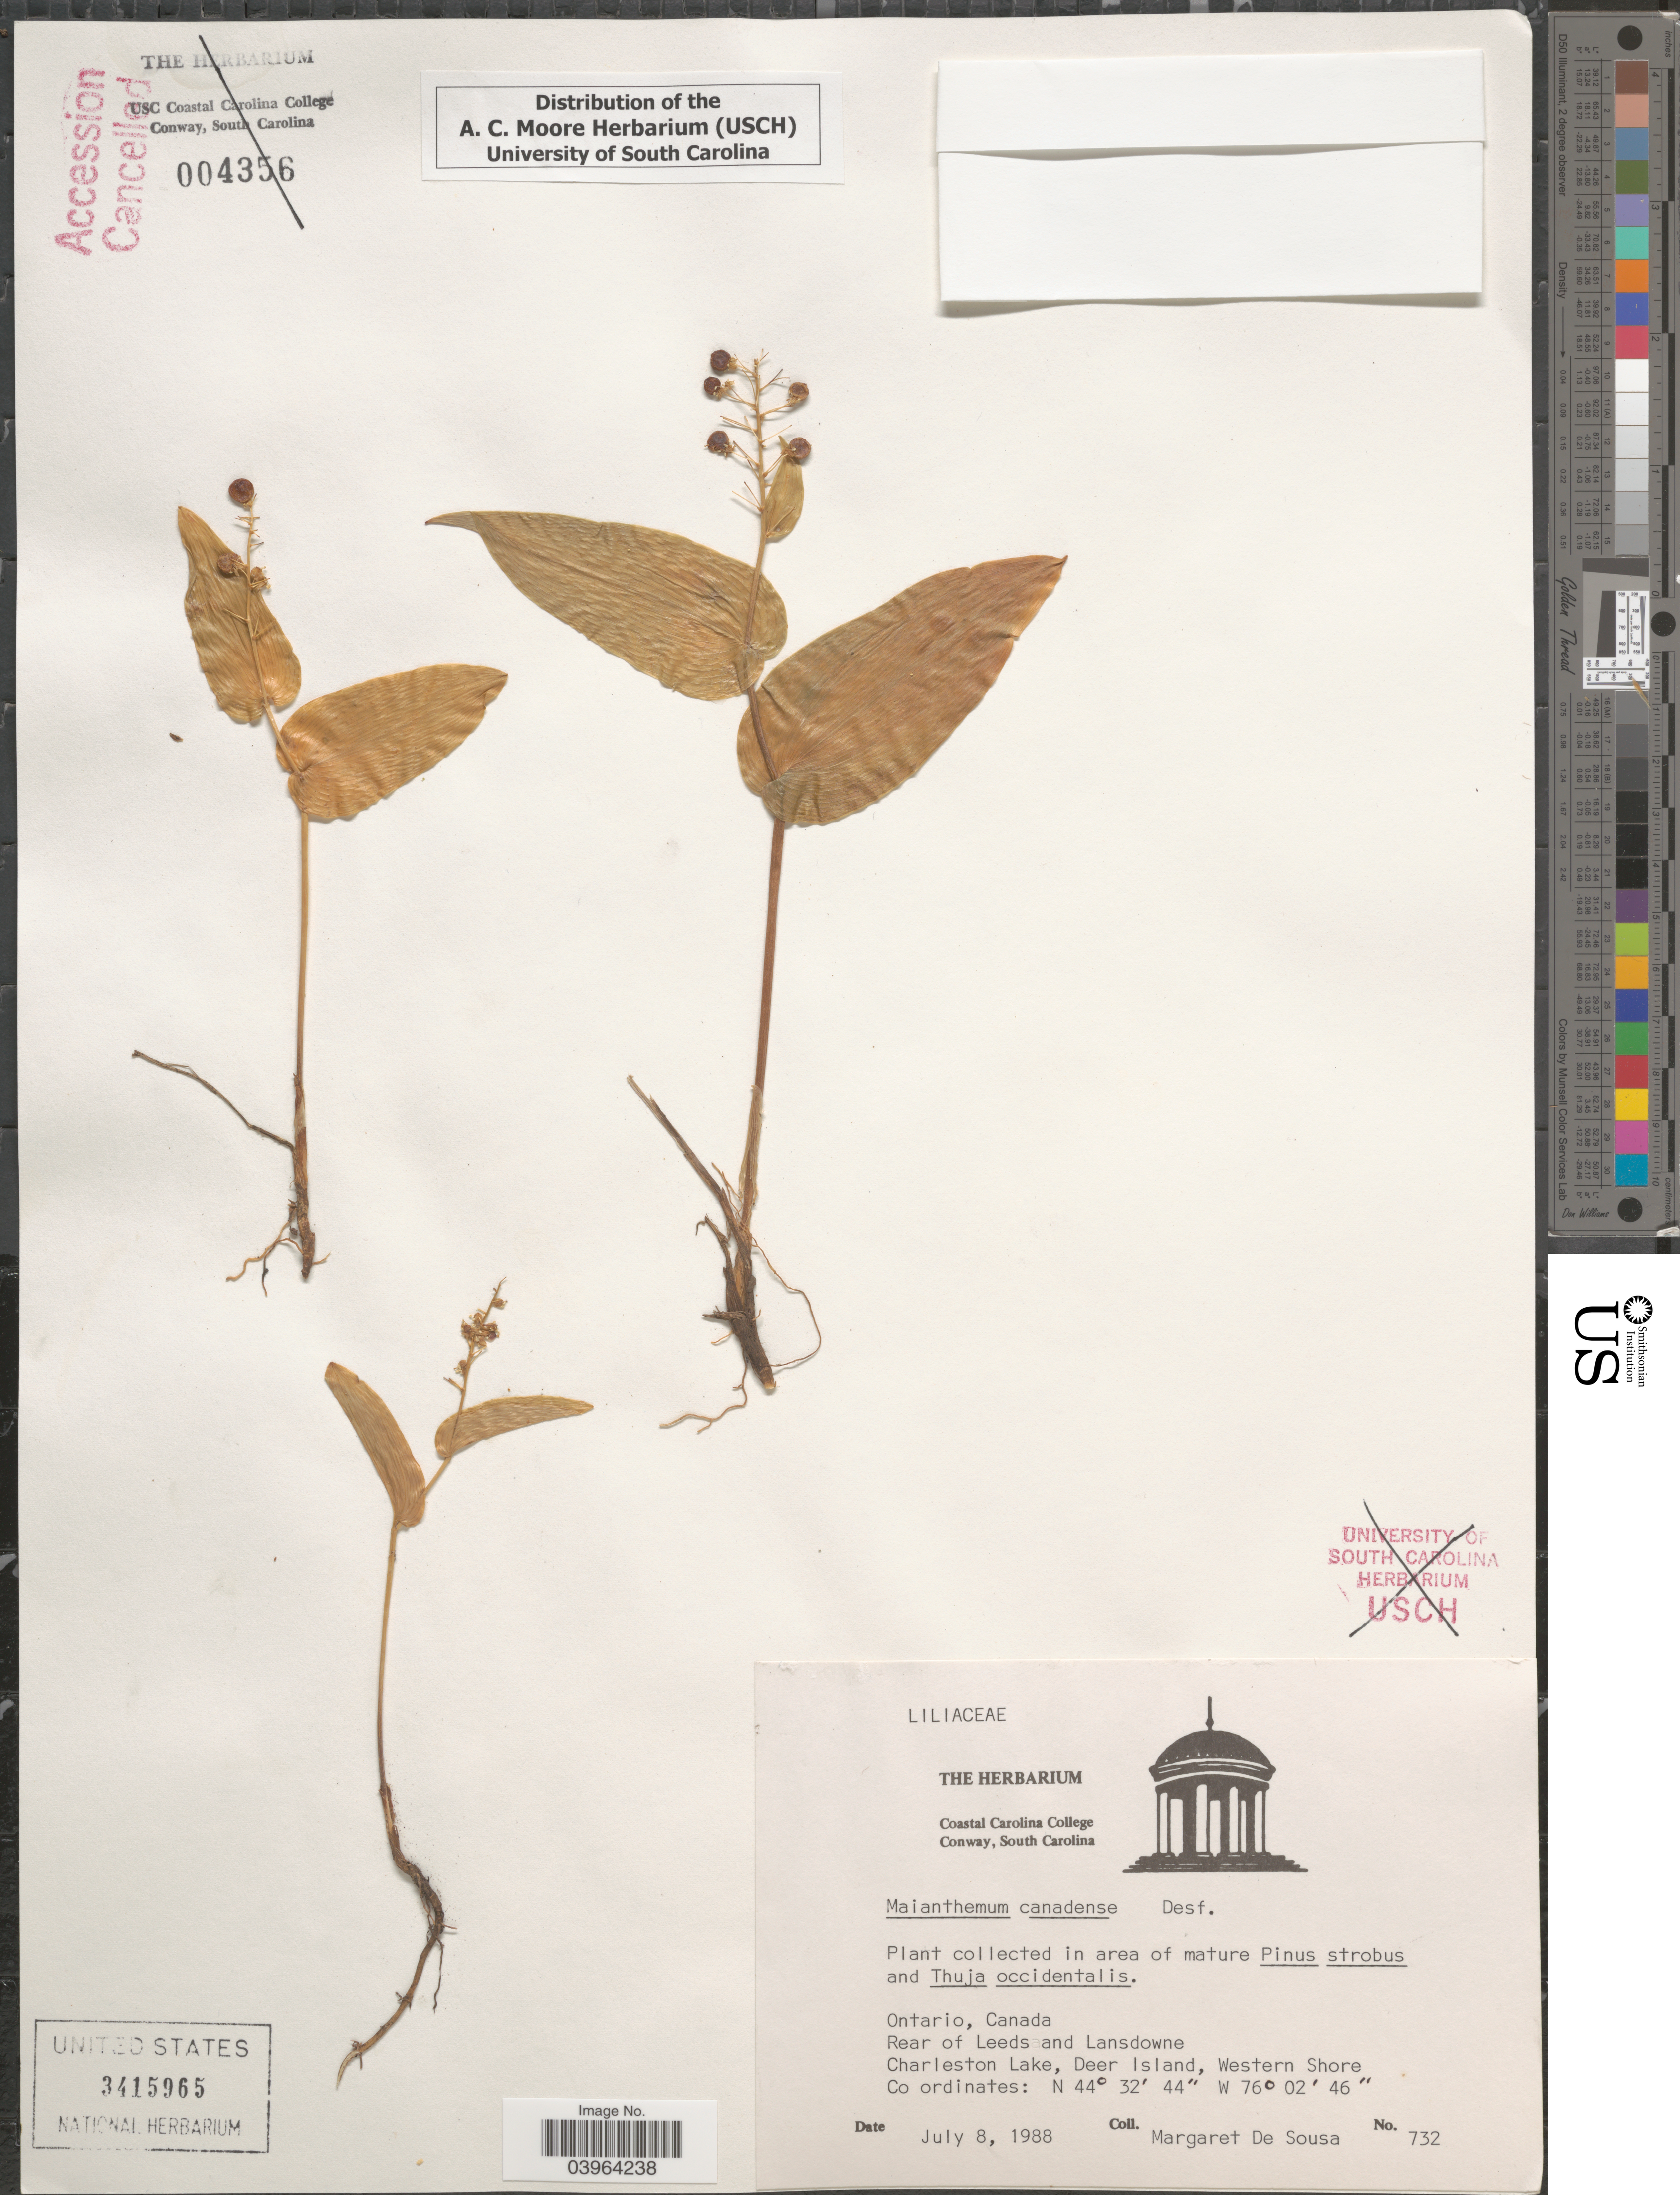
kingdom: Plantae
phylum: Tracheophyta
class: Liliopsida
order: Asparagales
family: Asparagaceae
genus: Maianthemum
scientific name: Maianthemum canadense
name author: Desf.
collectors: M. de Sousa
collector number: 732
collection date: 1988-07-08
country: Canada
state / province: Ontario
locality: Rear of Leeds and Lansdowne. Charleston Lake, Deer Island, Western Shore.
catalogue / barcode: US 3415965